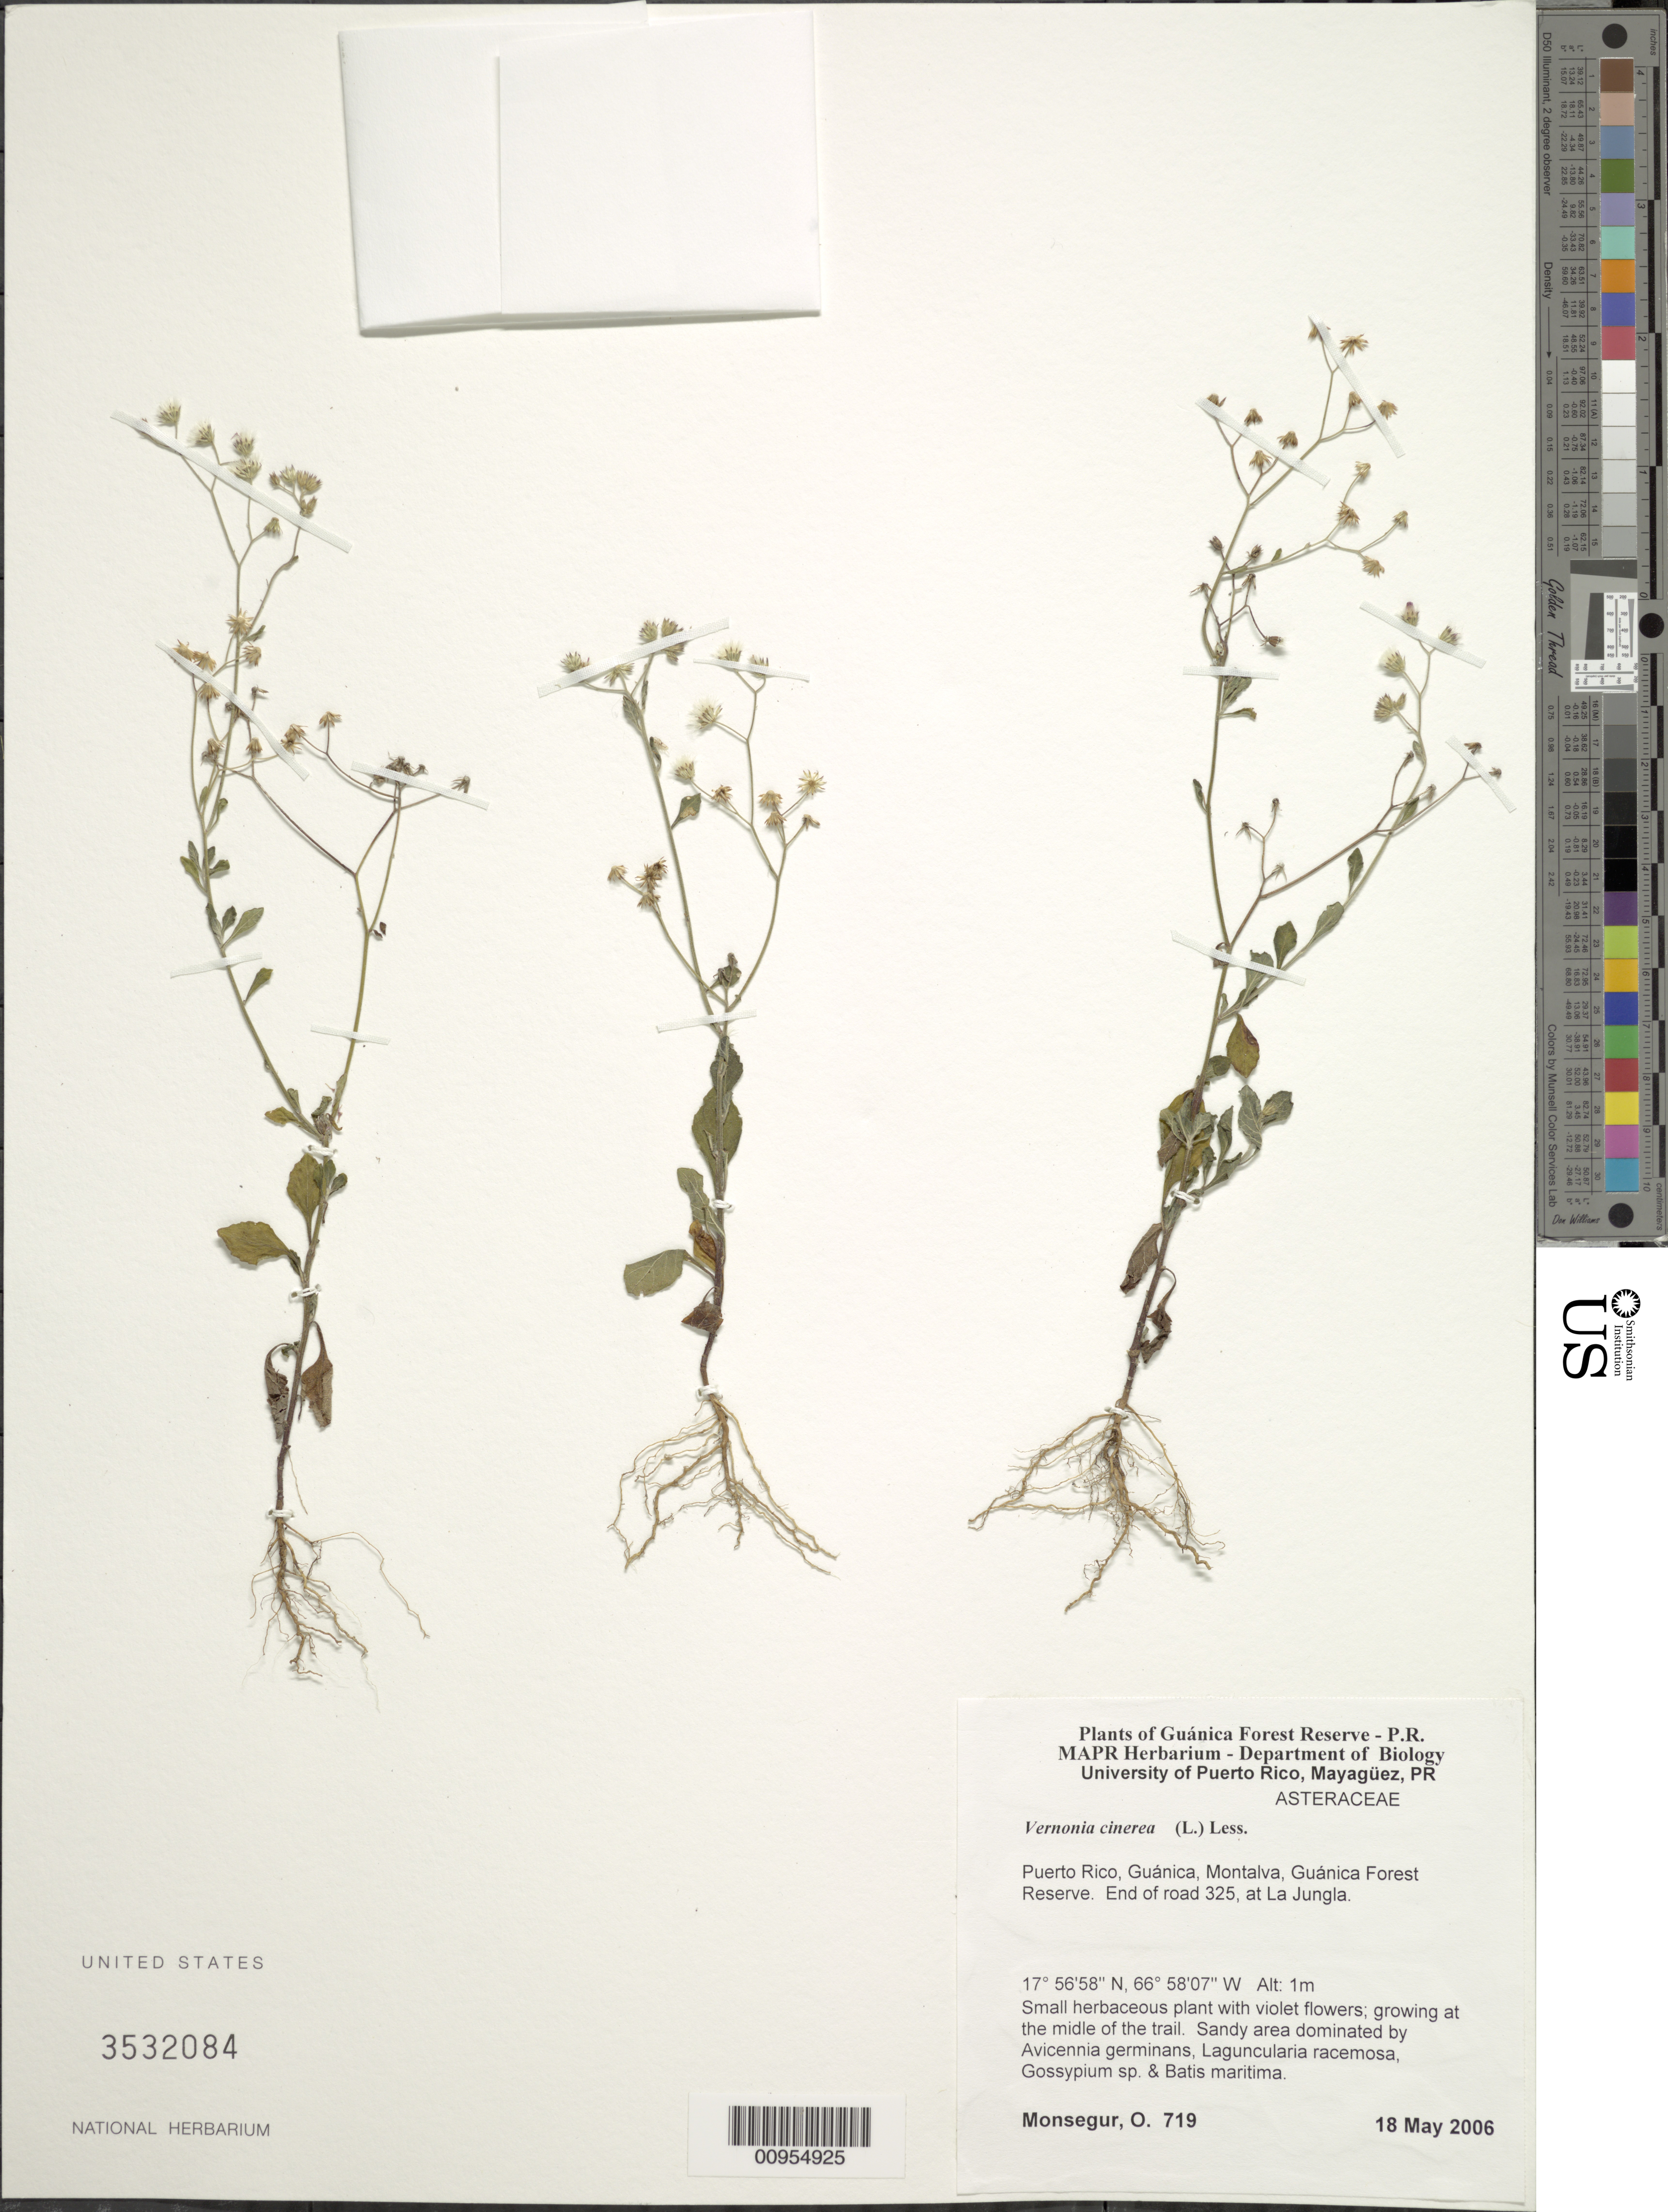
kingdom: Plantae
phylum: Tracheophyta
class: Magnoliopsida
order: Asterales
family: Asteraceae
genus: Cyanthillium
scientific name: Cyanthillium cinereum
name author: (L.) H. Rob.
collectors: O. Monsegur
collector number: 719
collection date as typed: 18 May 2006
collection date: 2006-05-18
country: Puerto Rico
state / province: Guánica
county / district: Montalva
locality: Guánica Forest Reserve. End of road 325, at La Jungla.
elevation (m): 1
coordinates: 17.56583, 66.58067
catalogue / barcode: US 3532084